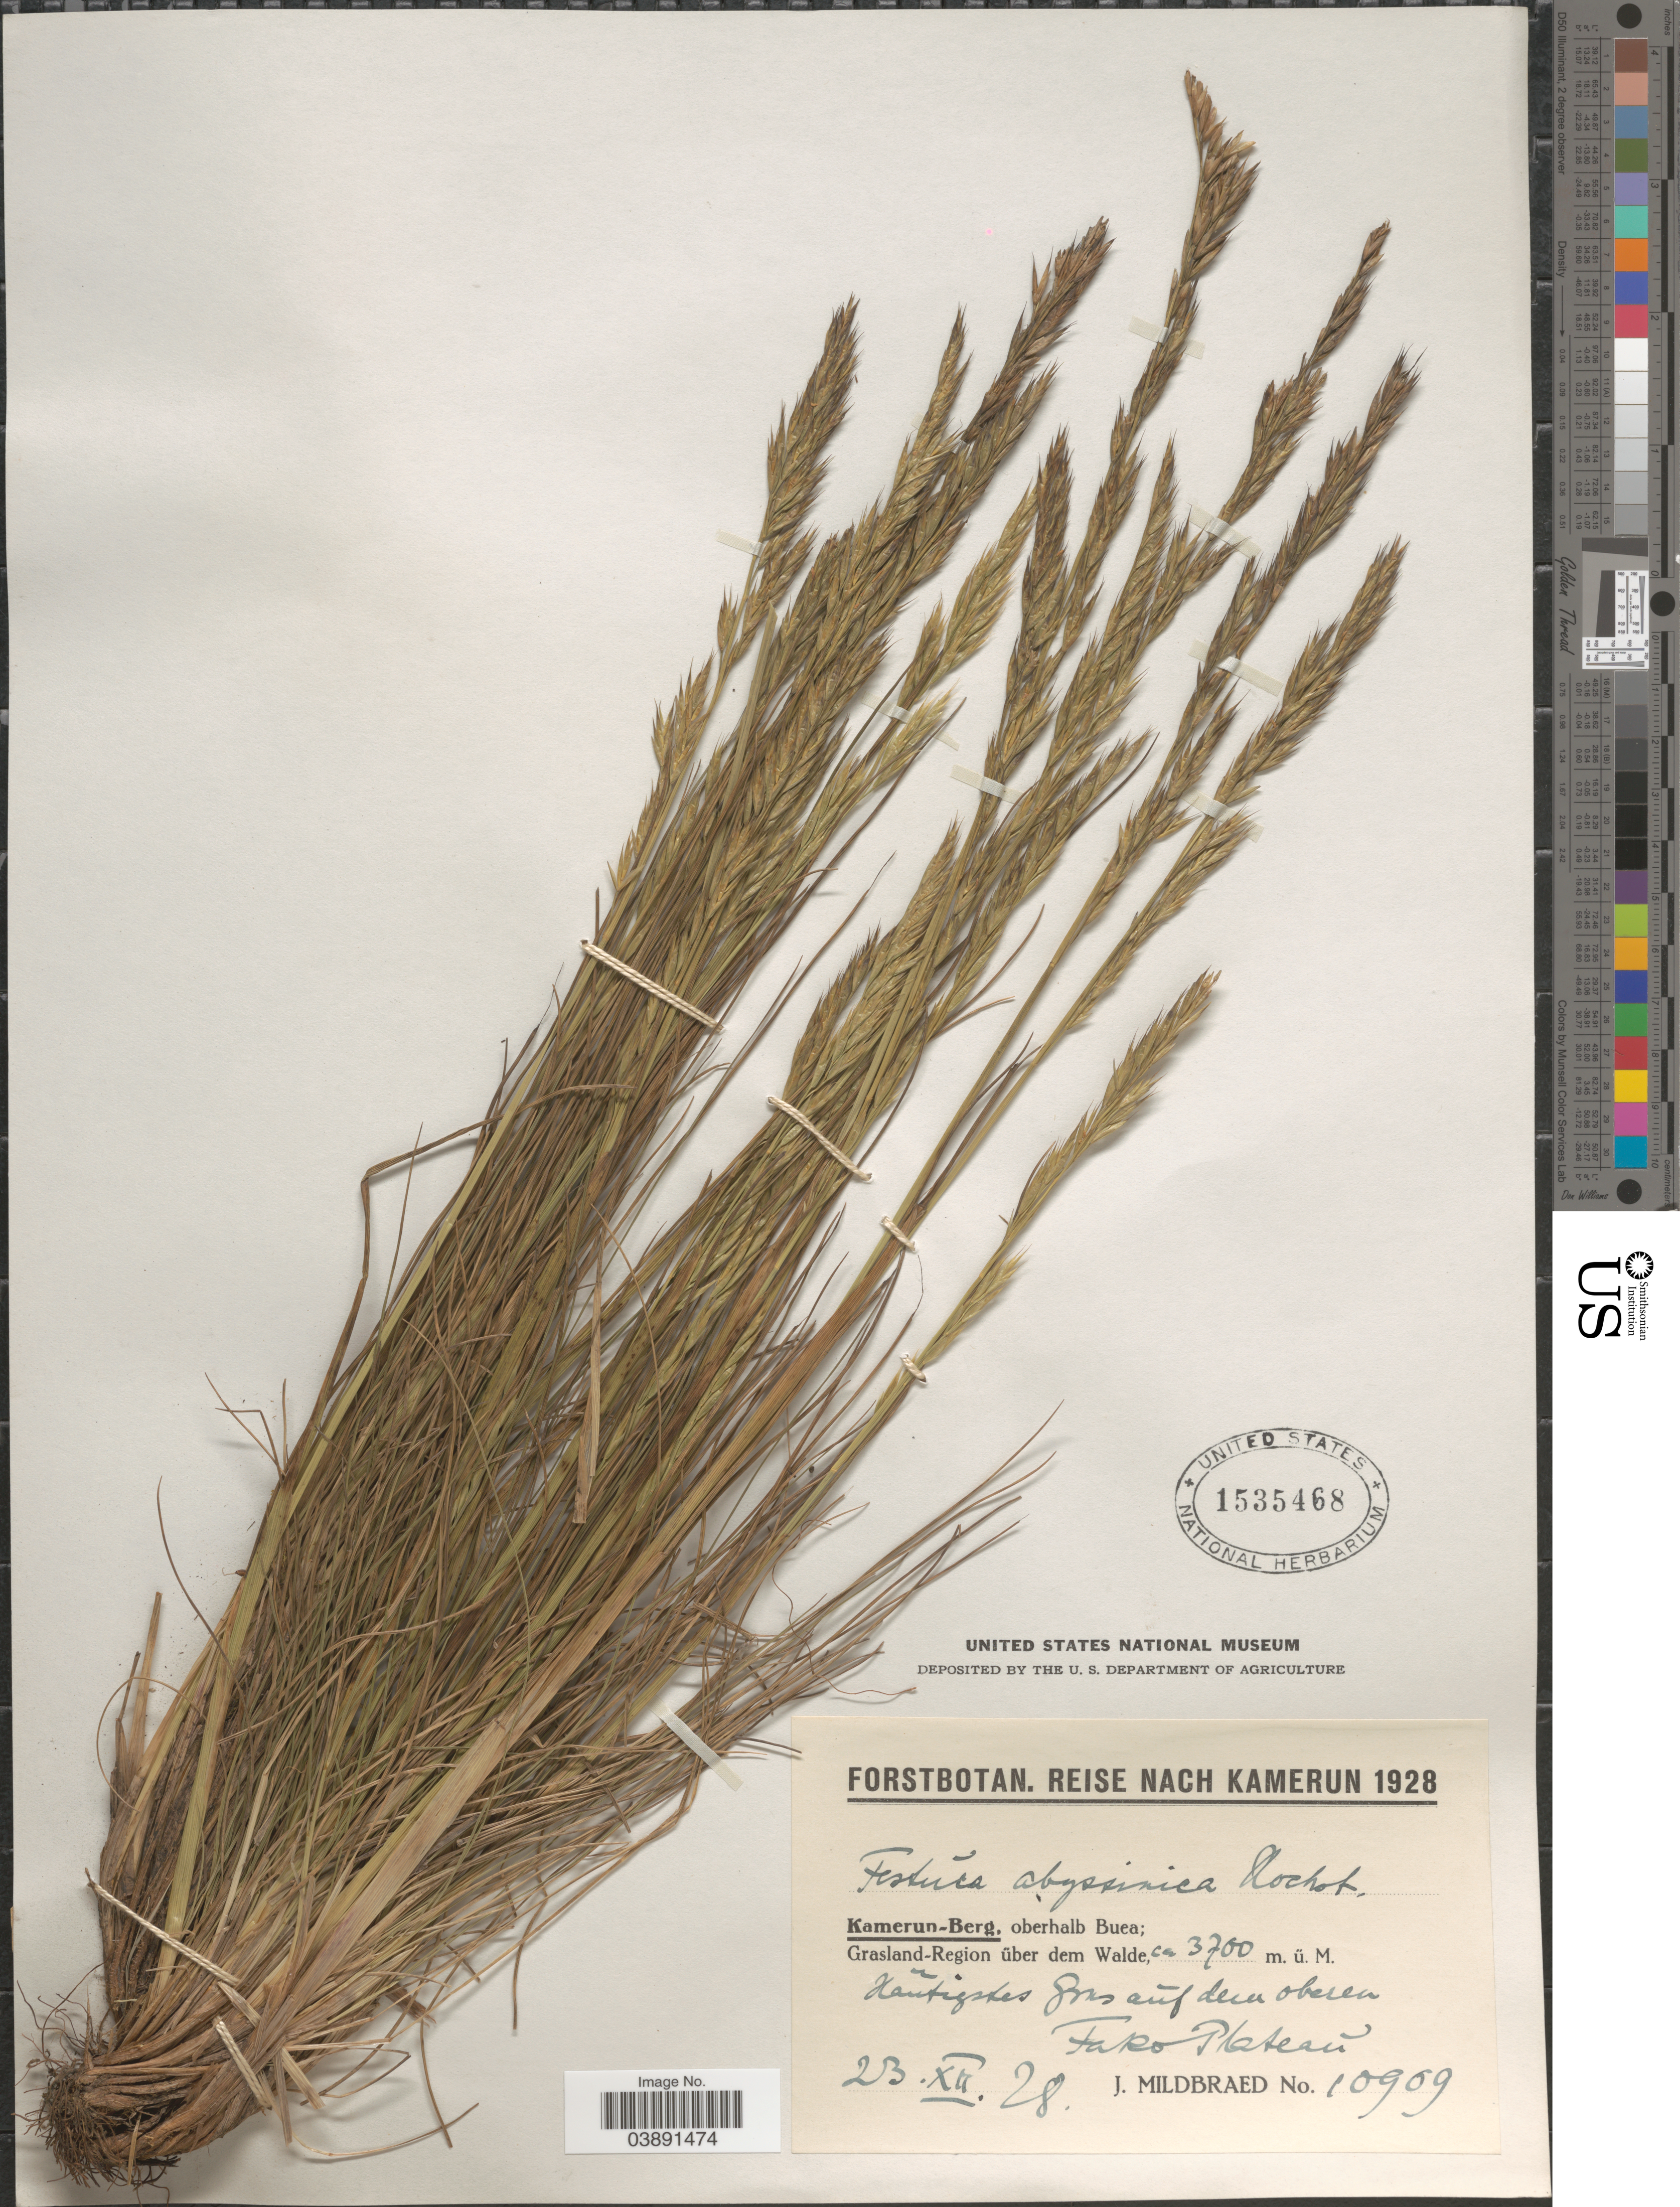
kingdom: Plantae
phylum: Tracheophyta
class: Liliopsida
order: Poales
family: Poaceae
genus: Festuca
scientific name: Festuca abyssinica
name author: Hochst. ex A. Rich.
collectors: J. Mildbraed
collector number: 10909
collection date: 1928-12-23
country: Cameroon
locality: Kamerun. Kamerun-Berg. oberhalb Buea; Grasland-Region über dem Walde. Haŭfigstes Gras aüf dem oberen Faro Plateaŭ.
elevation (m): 3700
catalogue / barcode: US 1535468